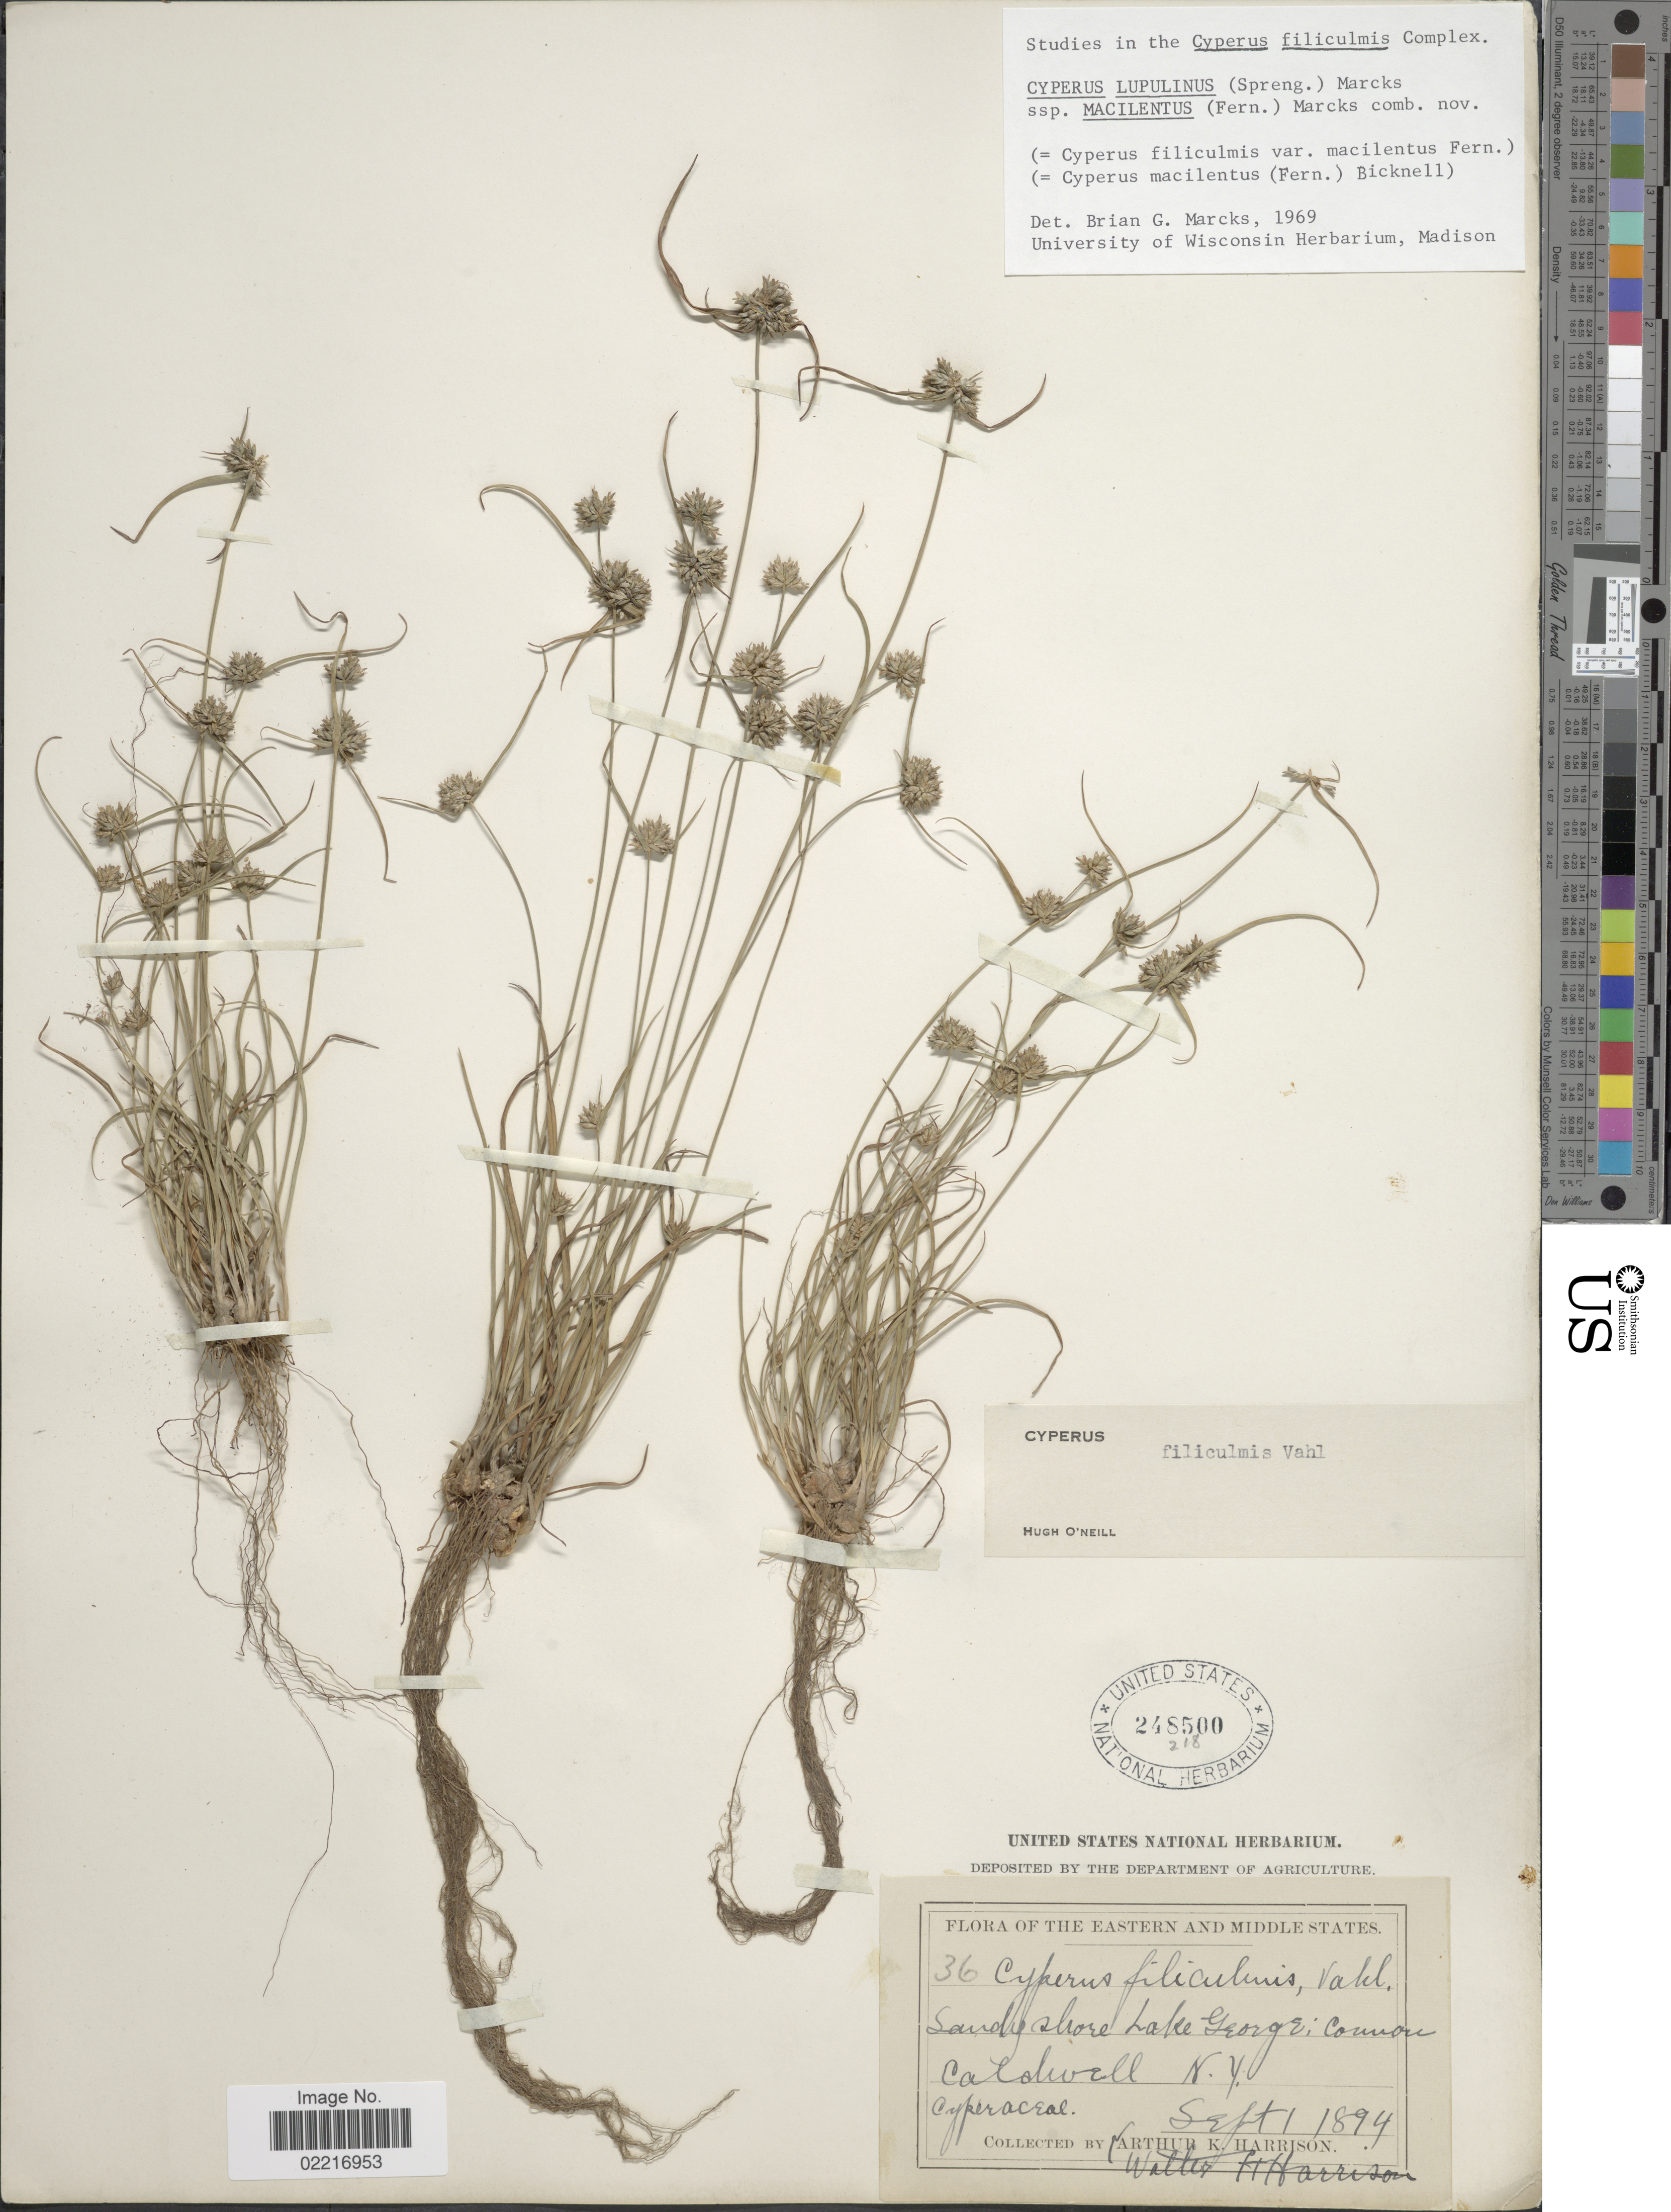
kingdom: Plantae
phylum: Tracheophyta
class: Liliopsida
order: Poales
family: Cyperaceae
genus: Cyperus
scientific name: Cyperus lupulinus subsp. macilentus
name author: (Fernald) Marcks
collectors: A. K. Harrison & W. H. Harrison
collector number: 36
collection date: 1894-09-01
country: United States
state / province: New York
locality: Lake George, Caldwell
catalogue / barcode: US 248500